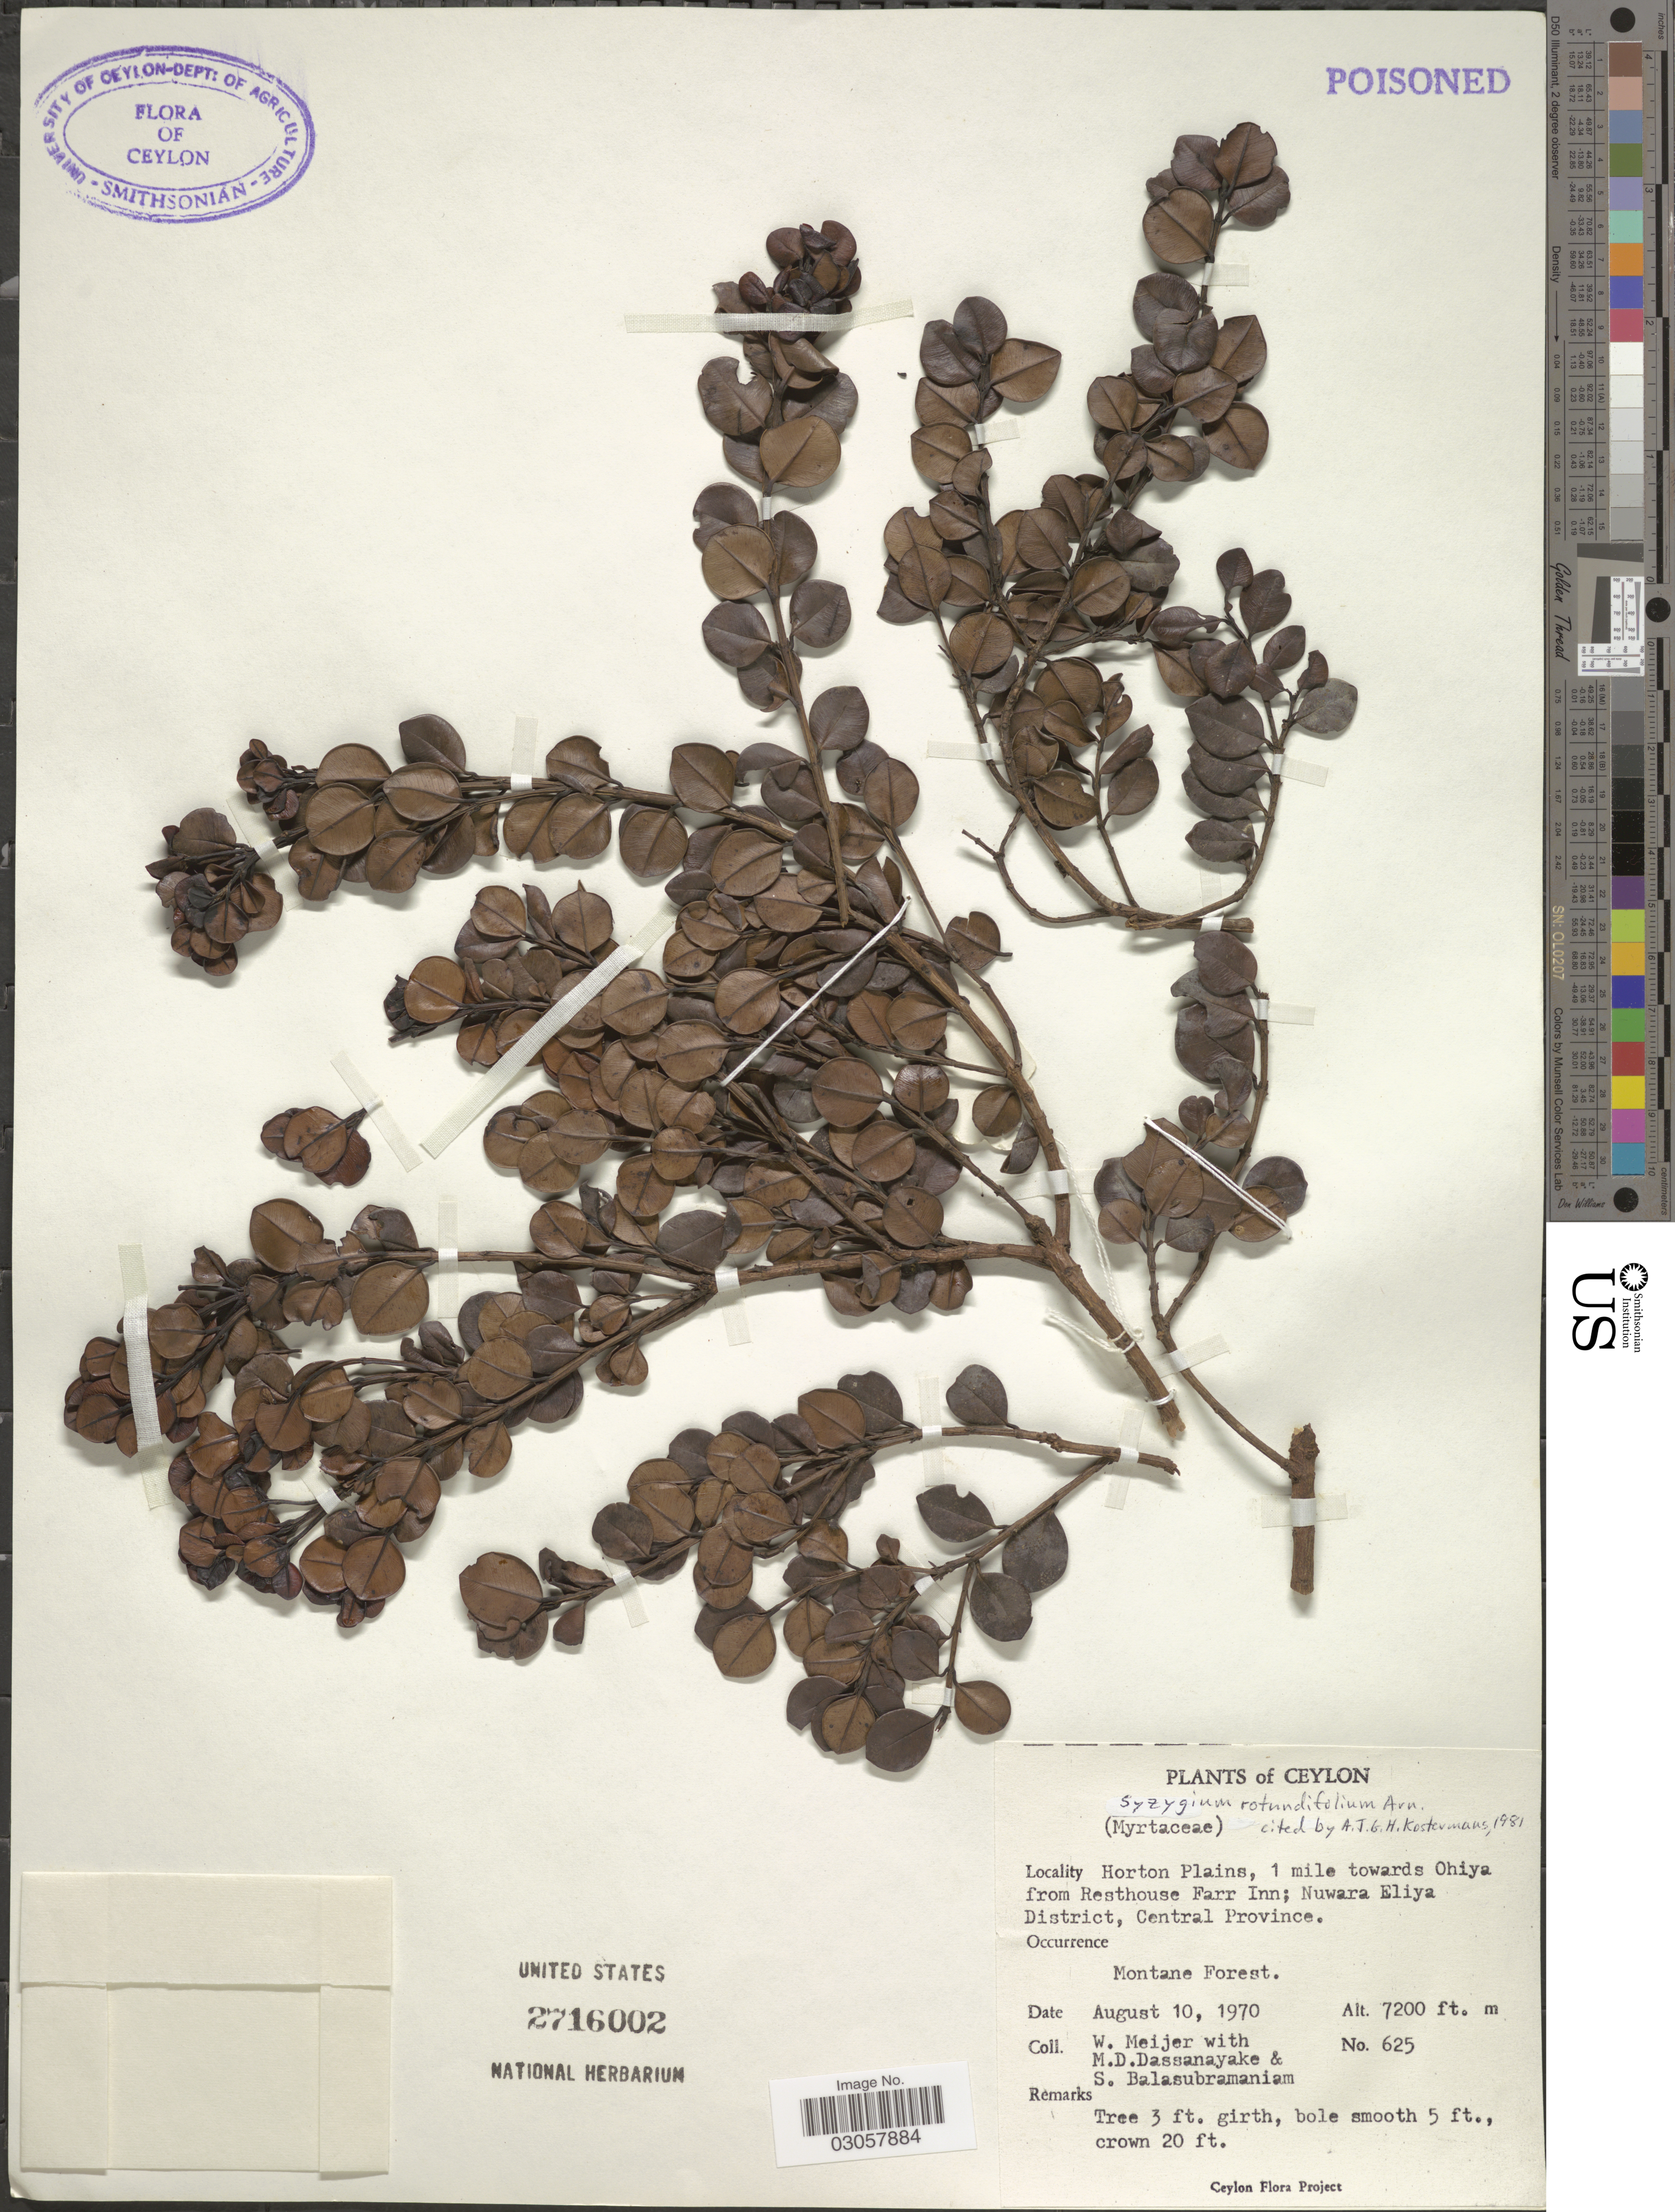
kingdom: Plantae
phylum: Tracheophyta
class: Magnoliopsida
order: Myrtales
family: Myrtaceae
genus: Syzygium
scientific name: Syzygium rotundifolium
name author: Arn.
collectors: W. Meijer, M. D. Dassanayake & S. Balasubramaniam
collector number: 625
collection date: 1970-08-10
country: Sri Lanka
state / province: Central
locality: Ceylon. Horton Plains, 1 mile towards Ohiya from Resthouse Farr Inn; Nuwara Eliya District.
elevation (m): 2195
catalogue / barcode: US 2716002